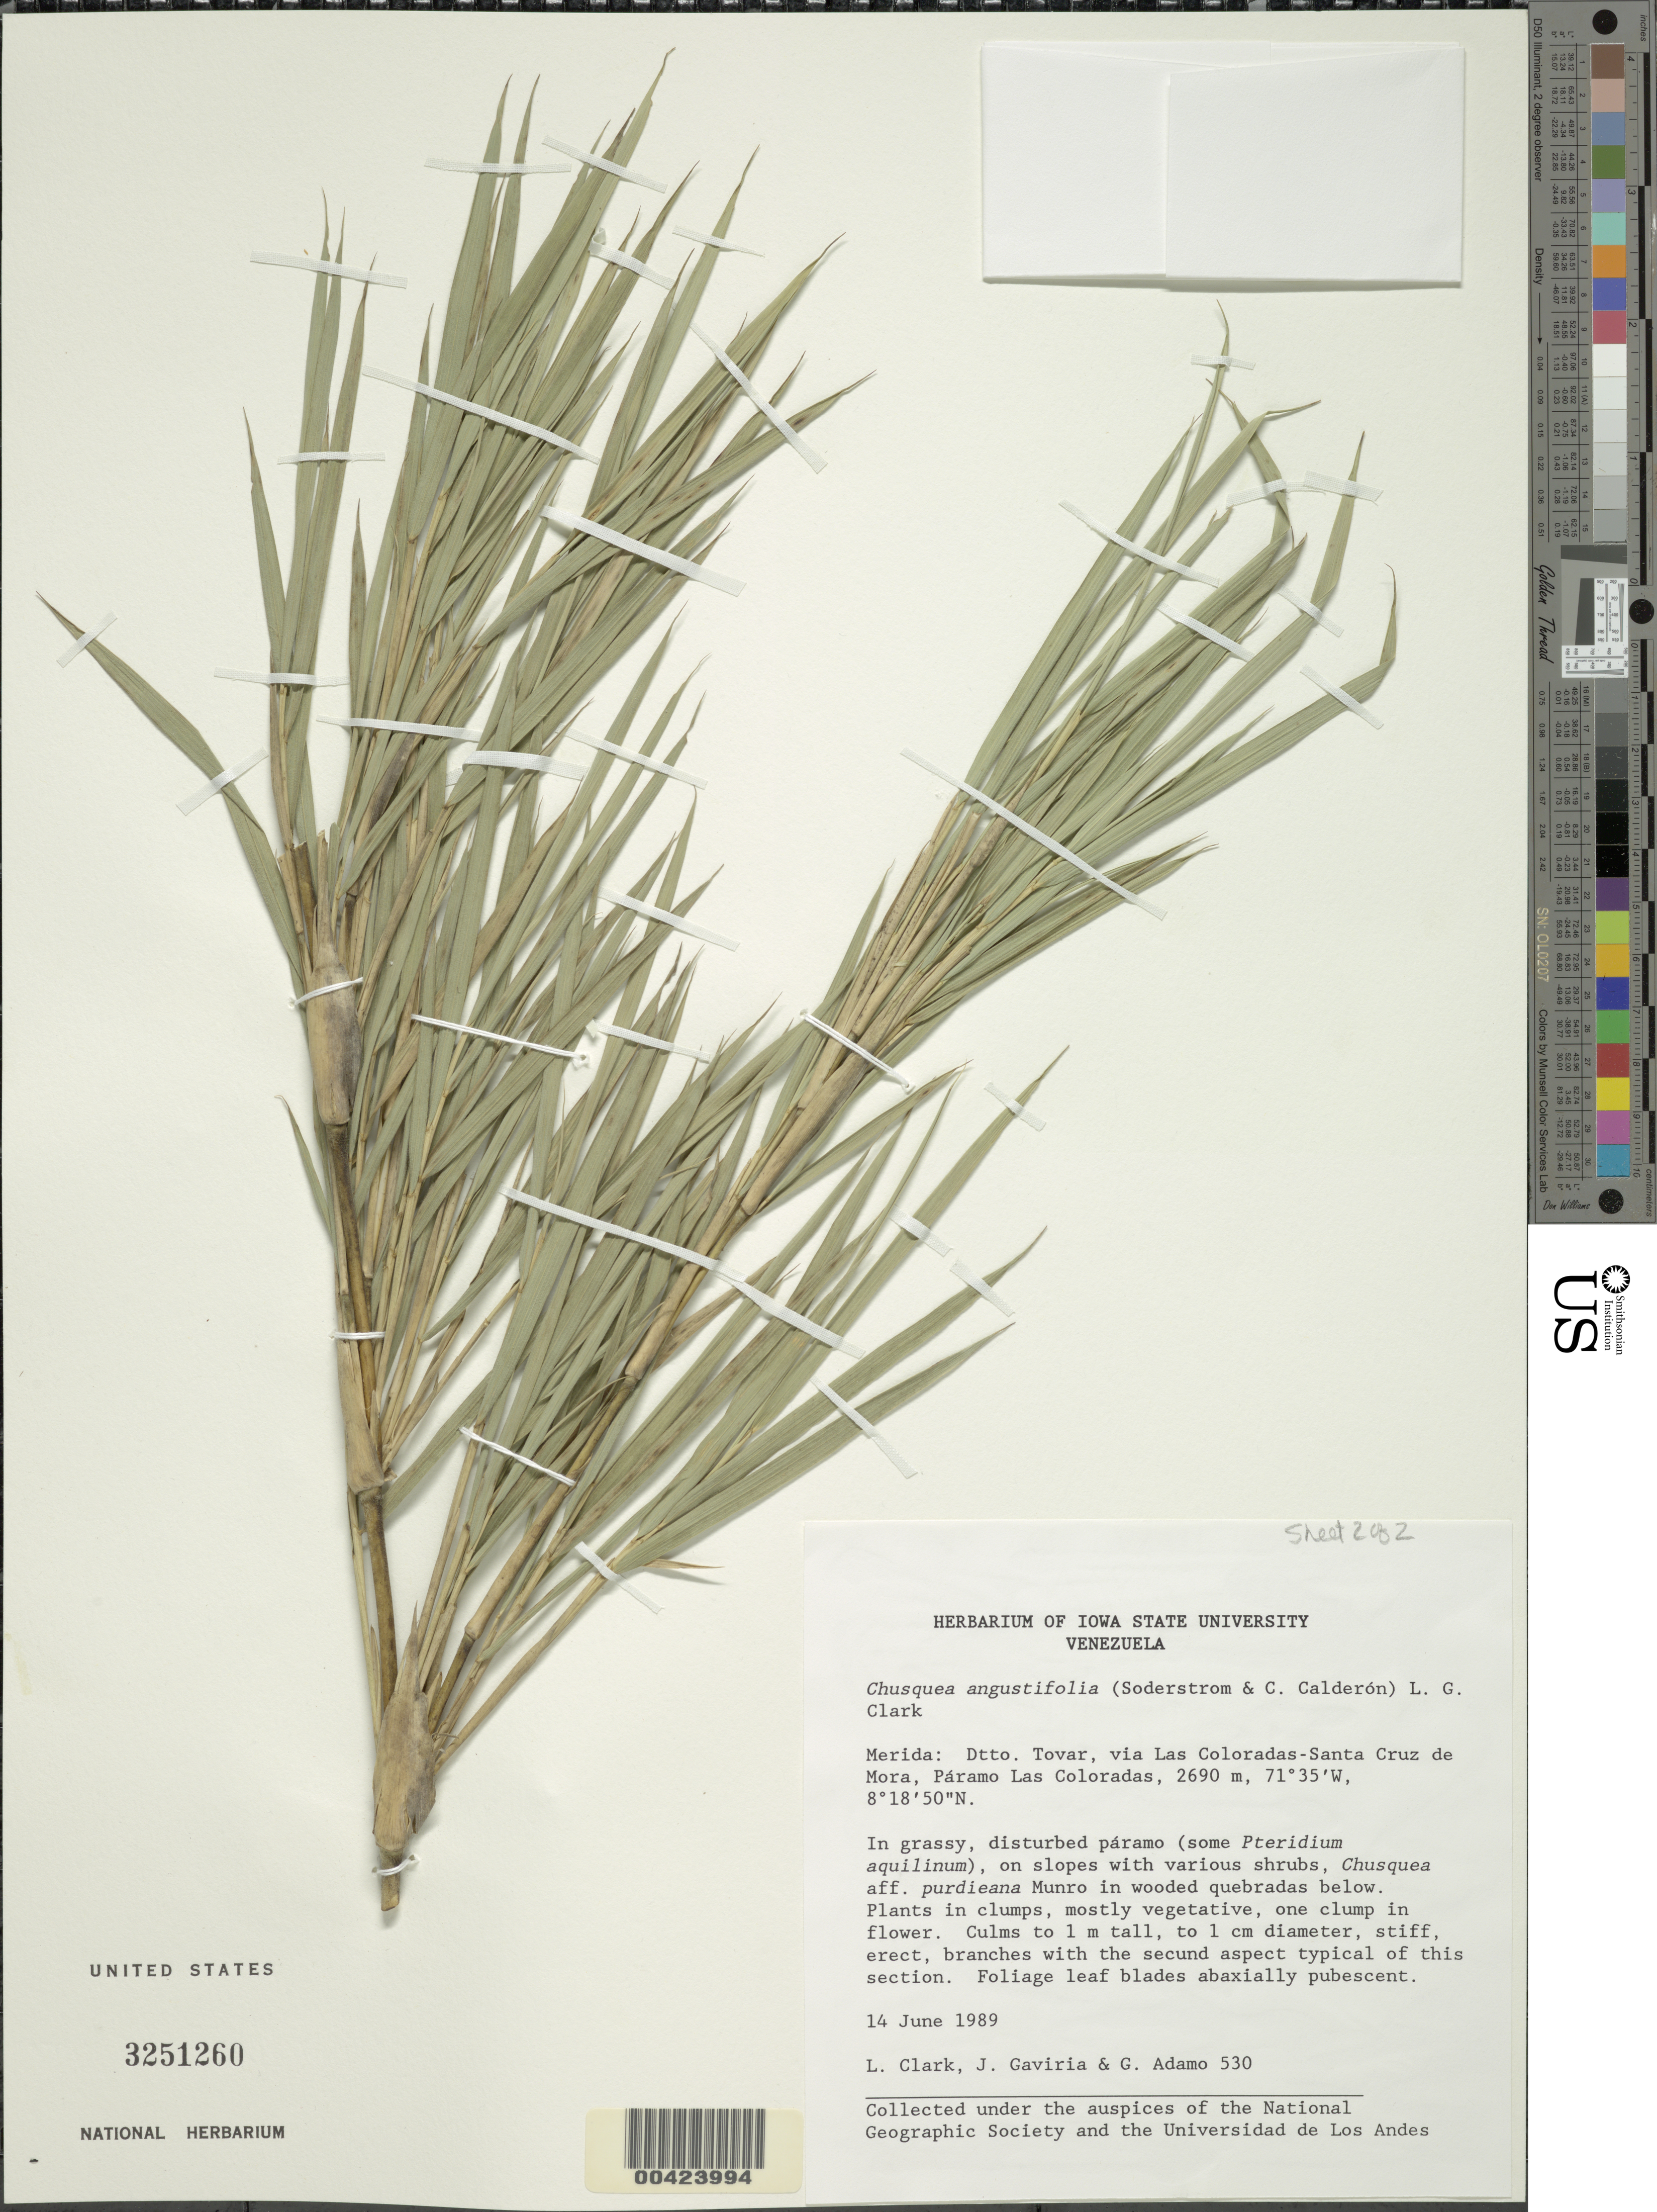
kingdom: Plantae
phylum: Tracheophyta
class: Liliopsida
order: Poales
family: Poaceae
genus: Chusquea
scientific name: Chusquea angustifolia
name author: (Soderstr. & C. E. Calderón) L.G. Clark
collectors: L. G. Clark, J. Gaviria & G. Adamo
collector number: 530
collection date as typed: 14 Jun 1989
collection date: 1989-06-14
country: Venezuela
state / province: Mérida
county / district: Tovar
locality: Paramo Las Coloradas; via Las Coloradas - Santa Cruz de Mora - Canagua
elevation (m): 2690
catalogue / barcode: US 3251260